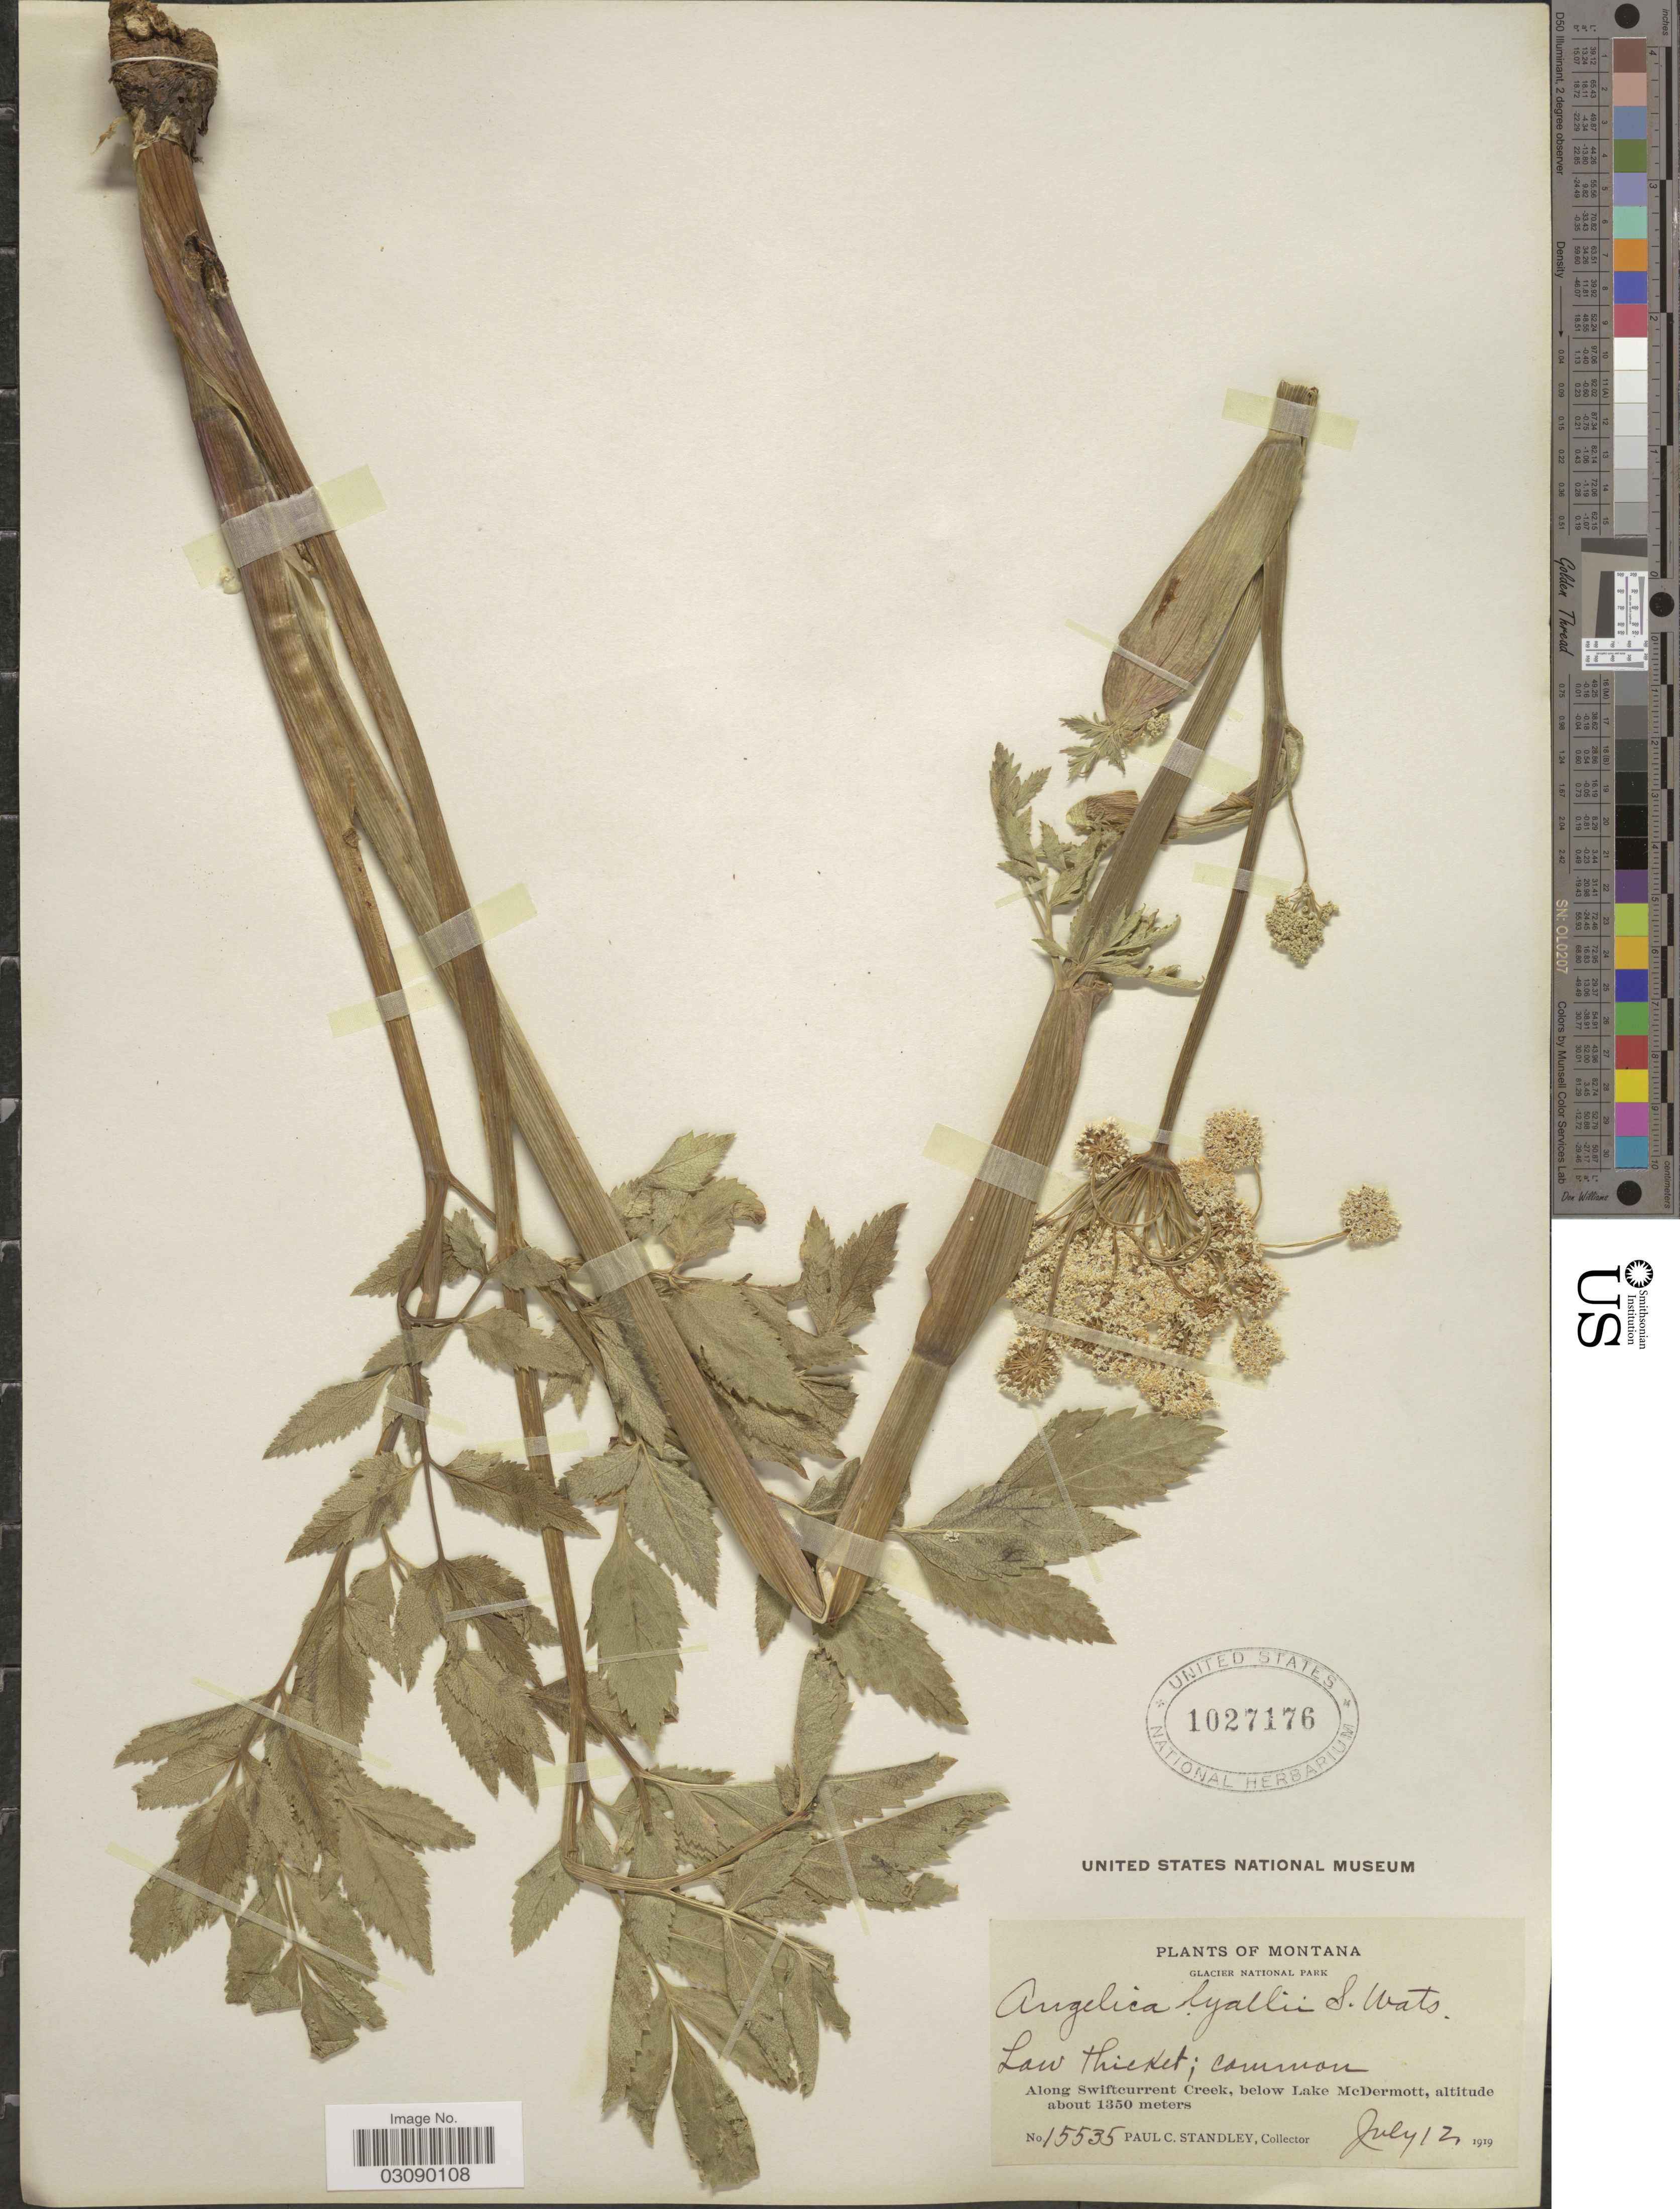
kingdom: Plantae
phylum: Tracheophyta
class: Magnoliopsida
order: Apiales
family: Apiaceae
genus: Angelica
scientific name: Angelica arguta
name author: Nutt.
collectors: P. C. Standley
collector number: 15535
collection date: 1919-07-12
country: United States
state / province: Montana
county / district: Glacier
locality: Glacier National Park. Along Swiftcurrent Creek, below Lake McDermott.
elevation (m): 1350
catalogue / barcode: US 1027176